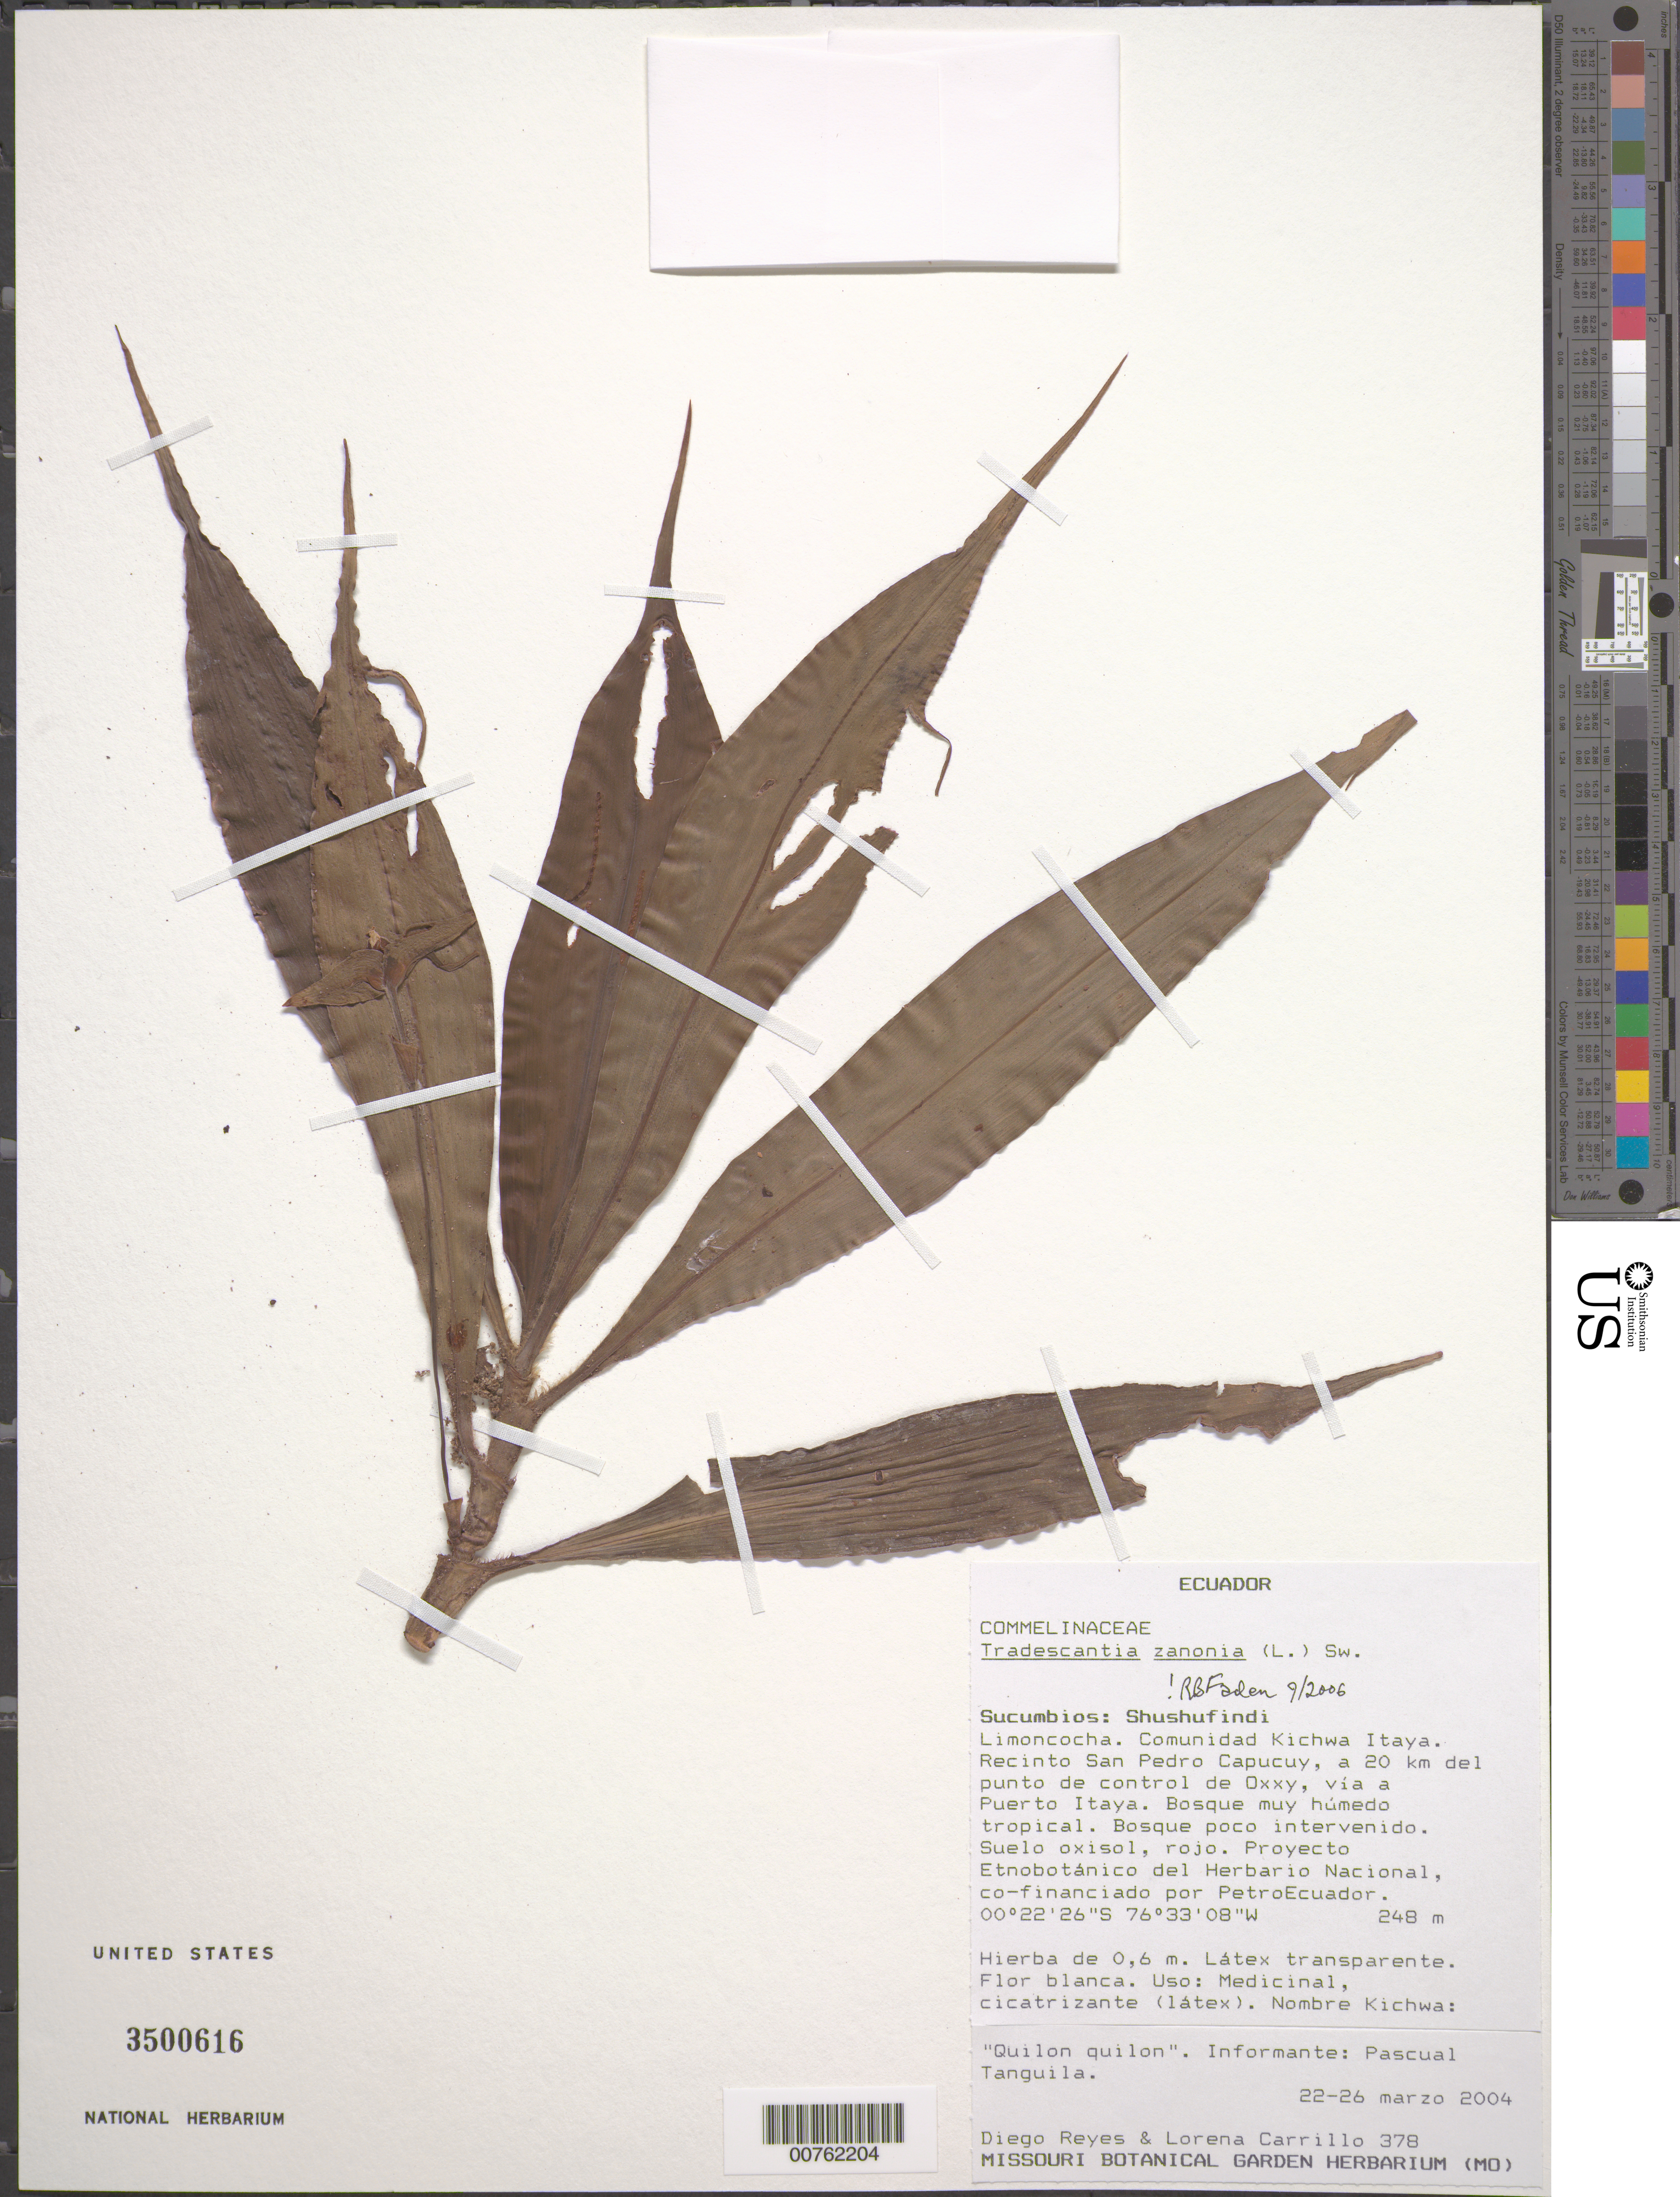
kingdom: Plantae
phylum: Tracheophyta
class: Liliopsida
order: Commelinales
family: Commelinaceae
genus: Tradescantia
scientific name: Tradescantia zanonia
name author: (L.) Sw.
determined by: Faden, Robert B., (US), Smithsonian Institution - National Museum of Natural History (UNITED STATES)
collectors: D. Reyes & L. Carrillo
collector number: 378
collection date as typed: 22-26 Mar 2004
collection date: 2004-03-22/2004-03-26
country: Ecuador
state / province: Sucumbíos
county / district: Shushufindi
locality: Mimoncocha. Comunidad Kichwa Itaya. Recinto San Pedro Capucuy, a 20 km del punto de control de Oxxy, via a Puerto Itaya. Bosque muy humedo tropical. Bosque poco intervenido. Suelo oxisol, rojo. Proyecto EtnoBotanico del HerbaRio Nacional, co-financIado por PetroEcuador.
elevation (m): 248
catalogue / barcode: US 3500616